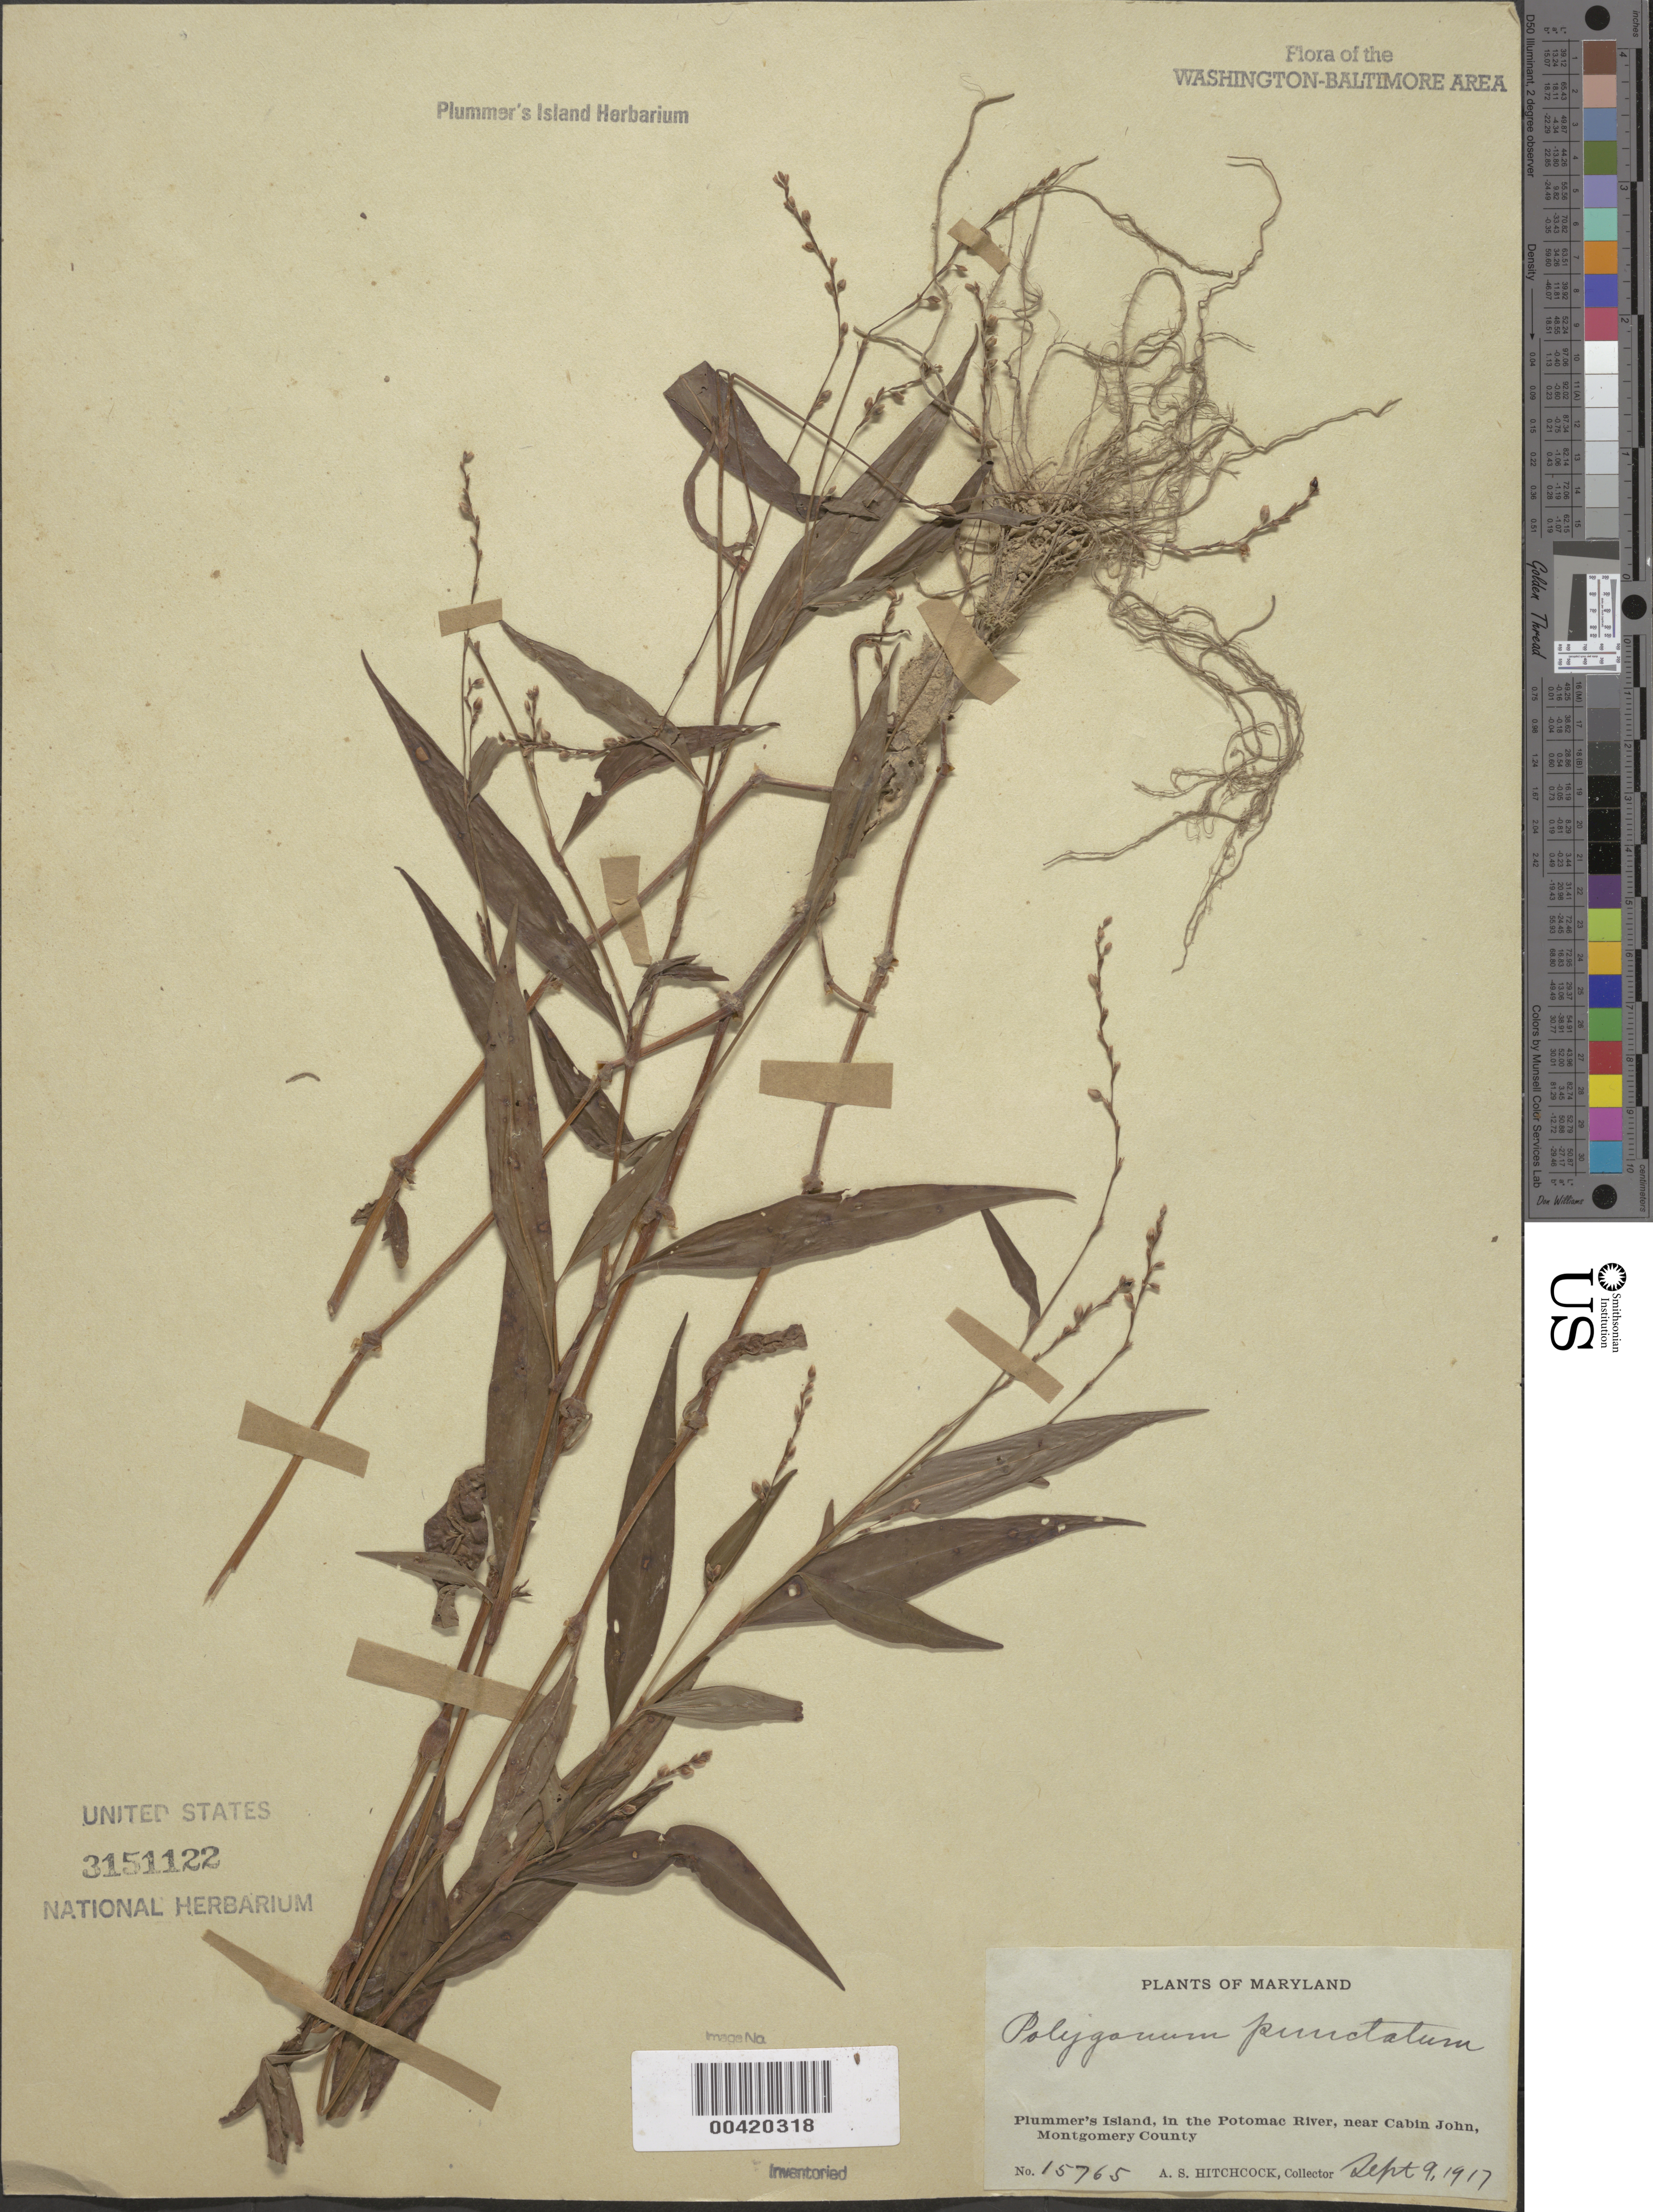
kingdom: Plantae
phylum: Tracheophyta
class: Magnoliopsida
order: Caryophyllales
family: Polygonaceae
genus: Persicaria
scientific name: Persicaria punctata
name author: (Elliott) Small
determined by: Atha, D. E.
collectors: A. S. Hitchcock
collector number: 15765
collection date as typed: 09 Sep 1917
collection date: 1917-09-09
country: United States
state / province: Maryland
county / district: Montgomery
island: Plummers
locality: Plummer's Island C. & O. Canal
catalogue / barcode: US 3151122